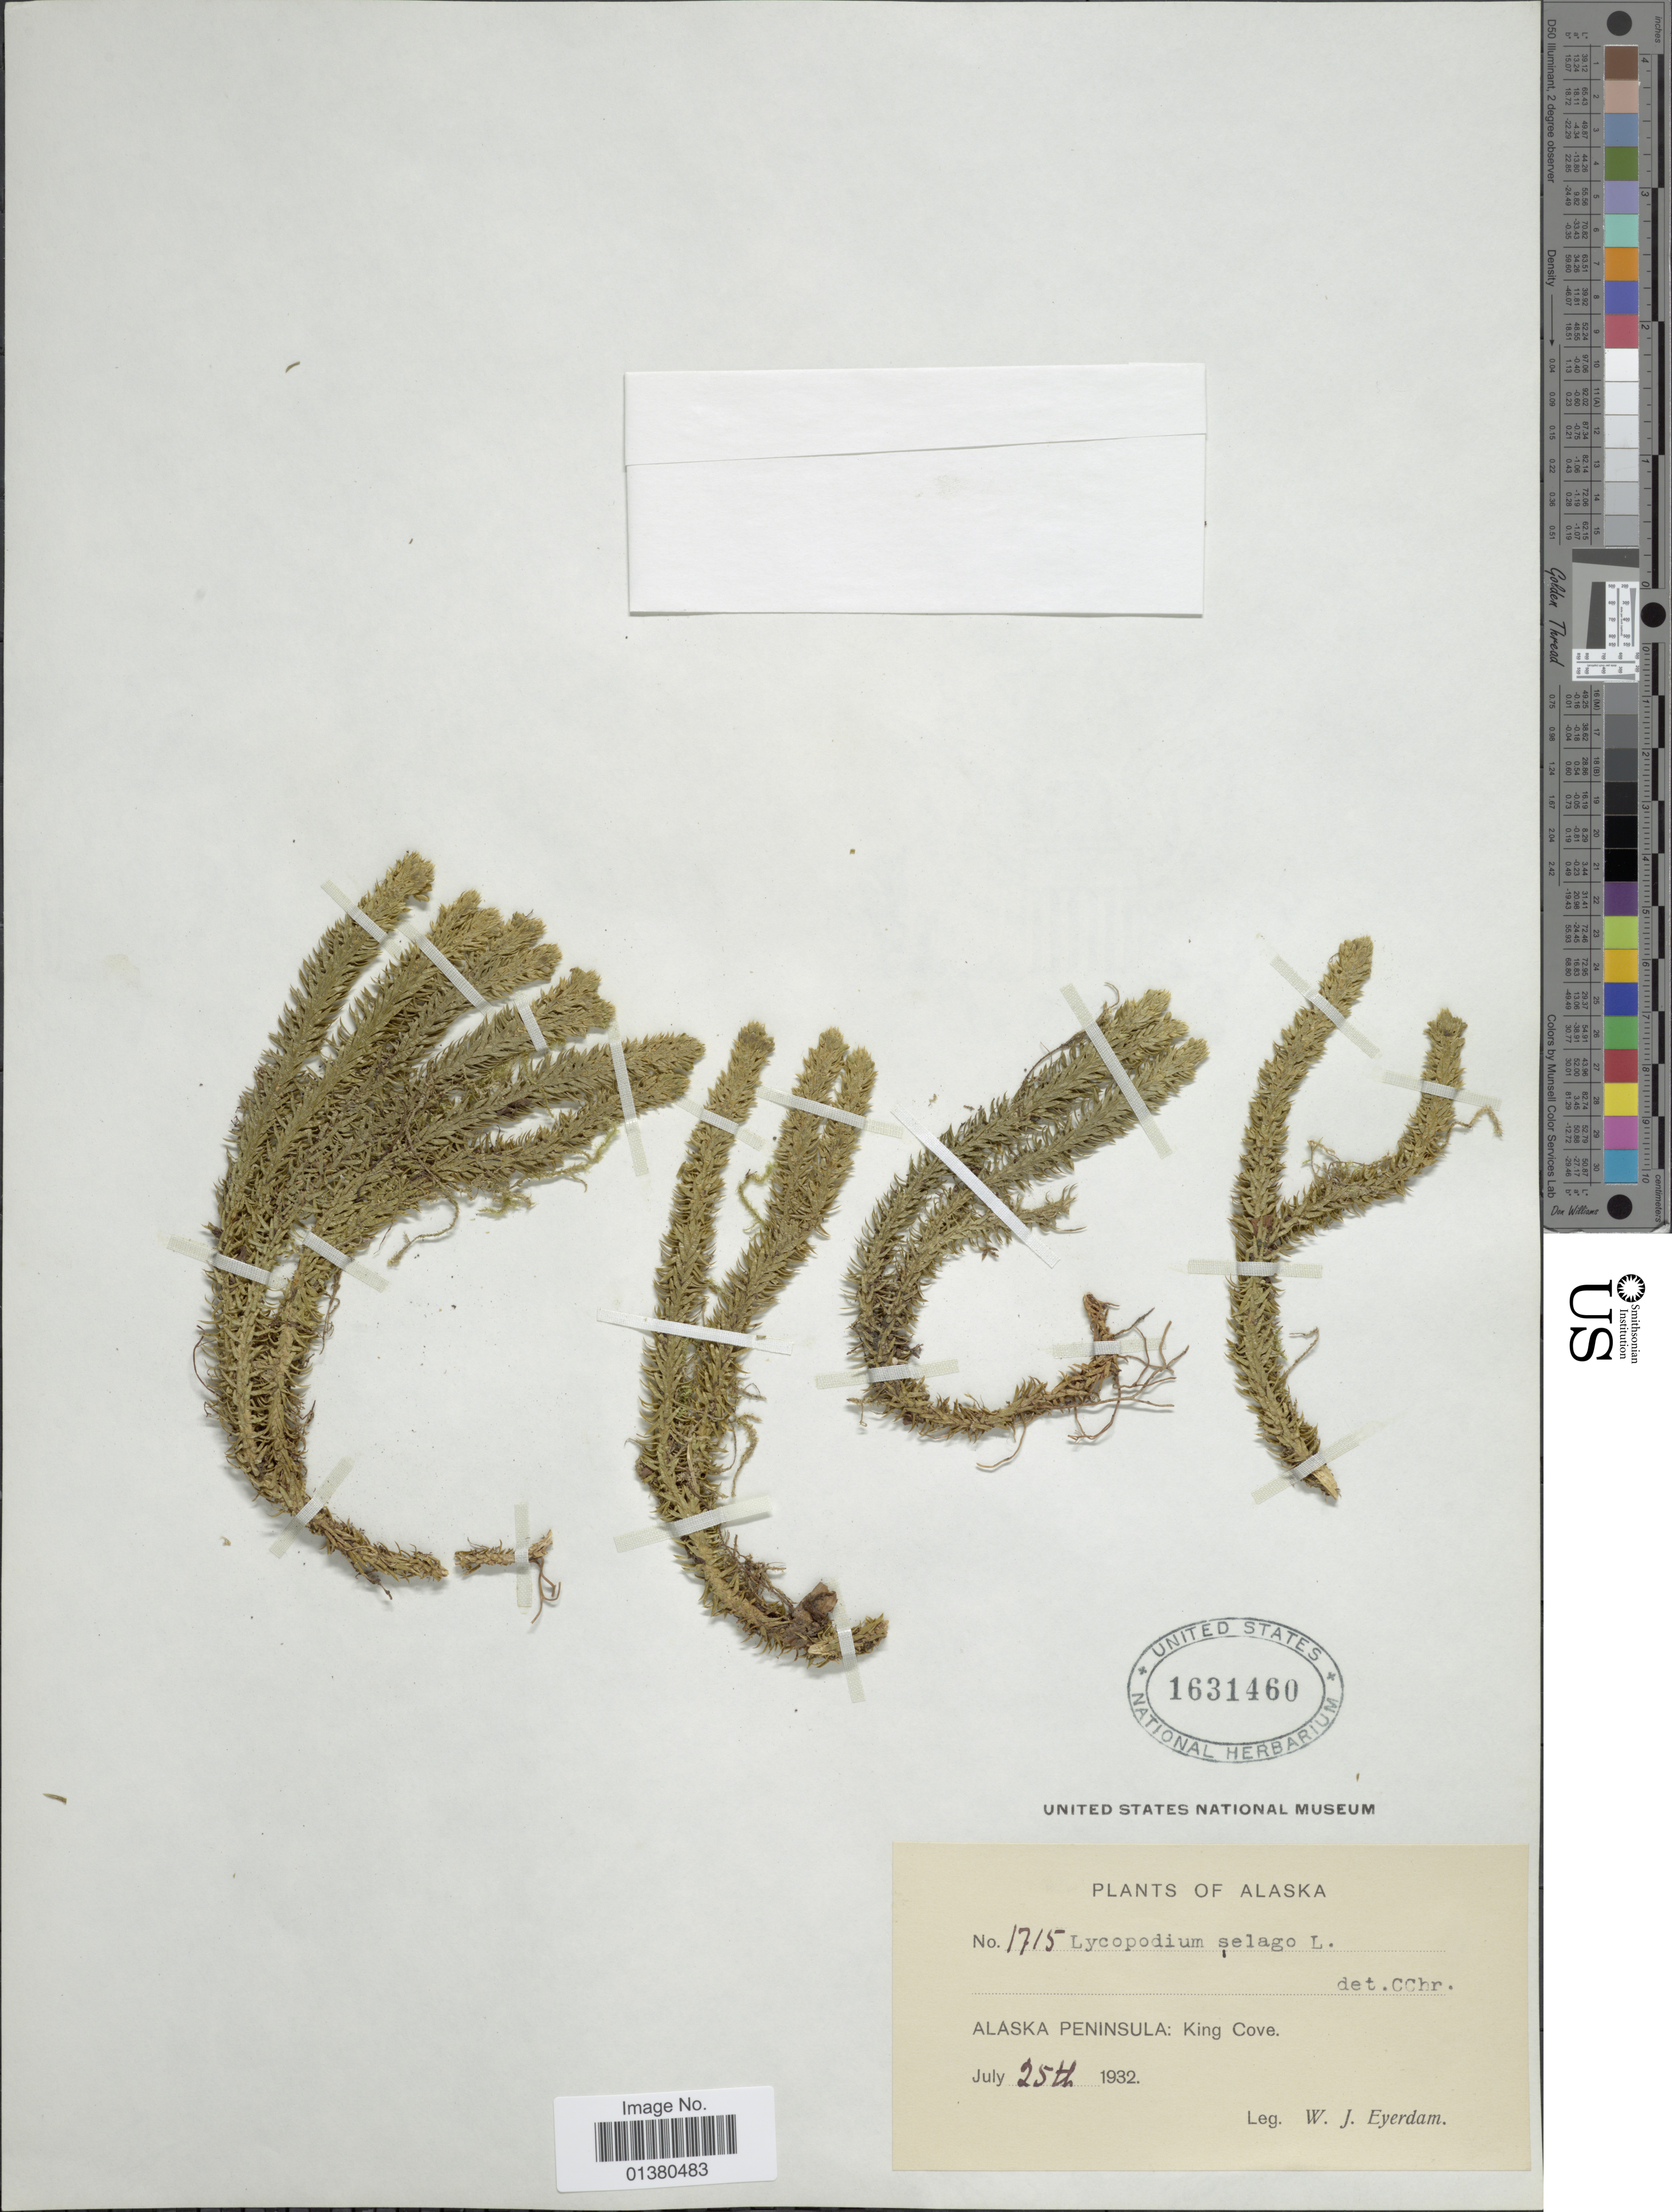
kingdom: Plantae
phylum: Tracheophyta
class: Lycopodiopsida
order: Lycopodiales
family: Lycopodiaceae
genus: Huperzia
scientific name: Huperzia selago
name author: (L.) Bernh. ex Schrank & Mart.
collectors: W. J. Eyerdam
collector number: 1715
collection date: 1932-07-25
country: United States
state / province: Alaska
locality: Alaska Peninsula: King Cove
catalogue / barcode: US 1631460